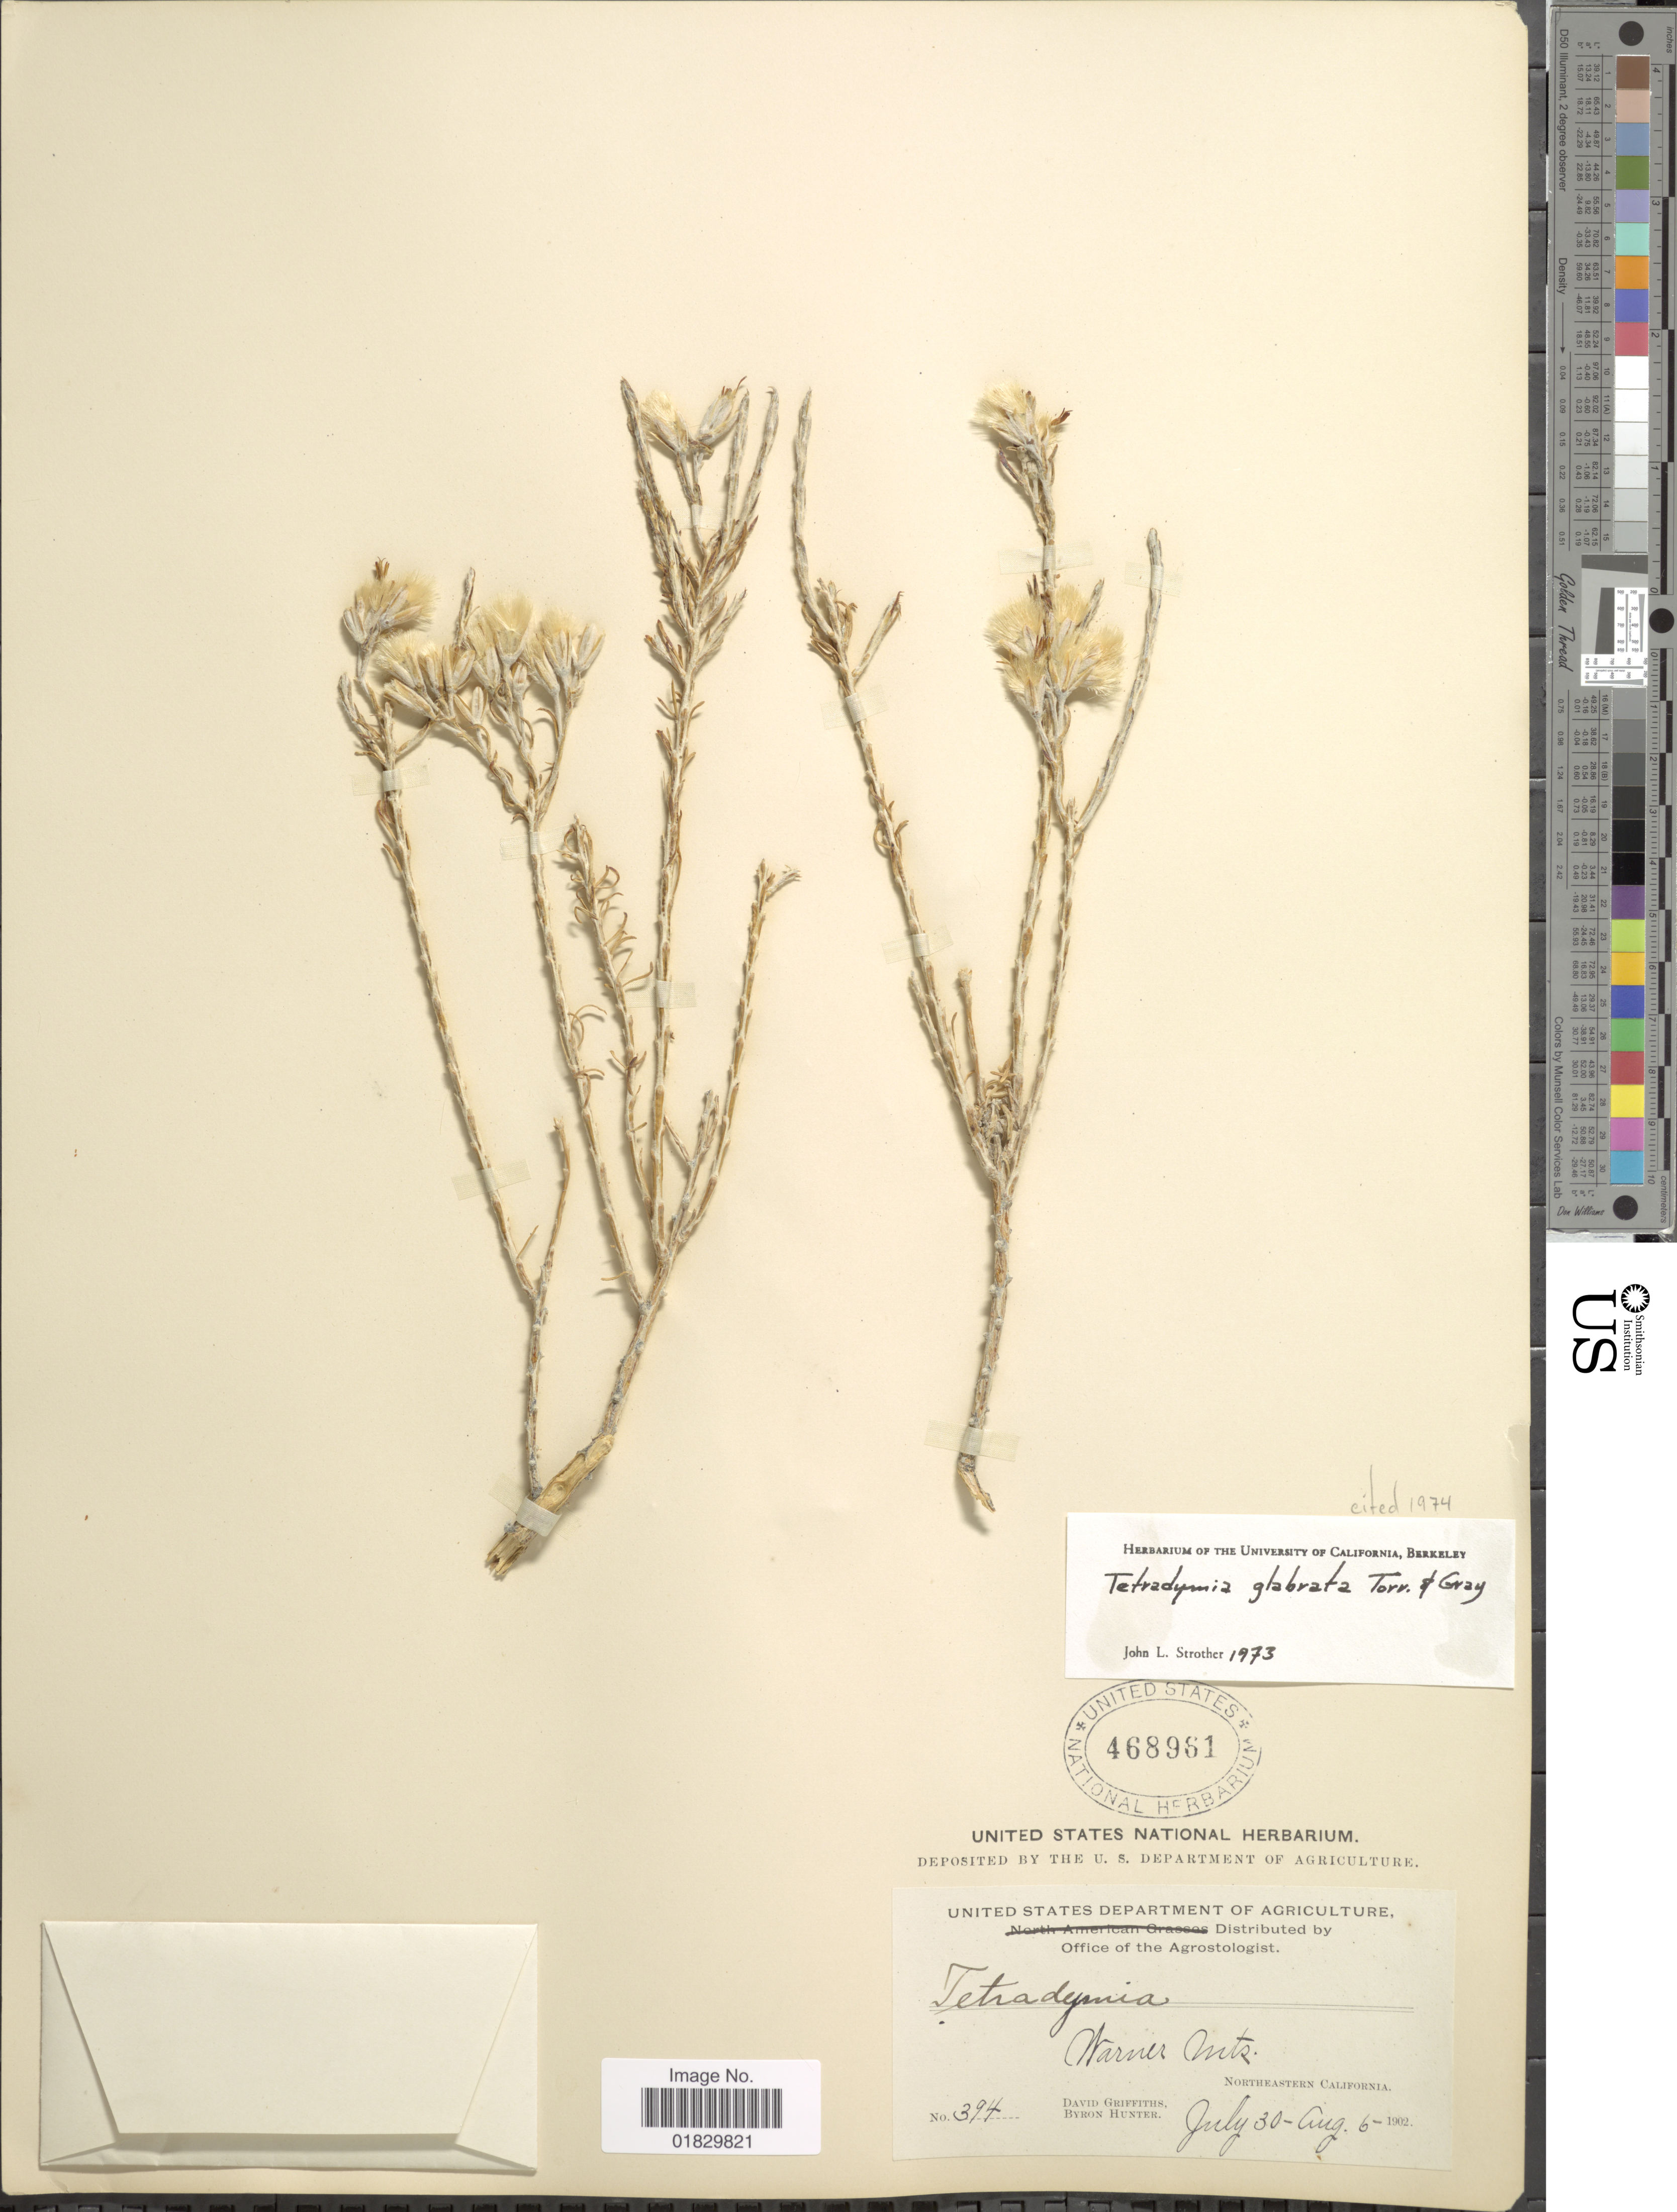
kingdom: Plantae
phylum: Tracheophyta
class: Magnoliopsida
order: Asterales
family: Asteraceae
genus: Tetradymia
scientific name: Tetradymia glabrata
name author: Torr. & A. Gray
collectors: D. Griffiths & B. Hunter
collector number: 394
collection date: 1902-07-30/1902-08-06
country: United States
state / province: California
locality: Warner Mts, Northeastern California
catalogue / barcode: US 468961